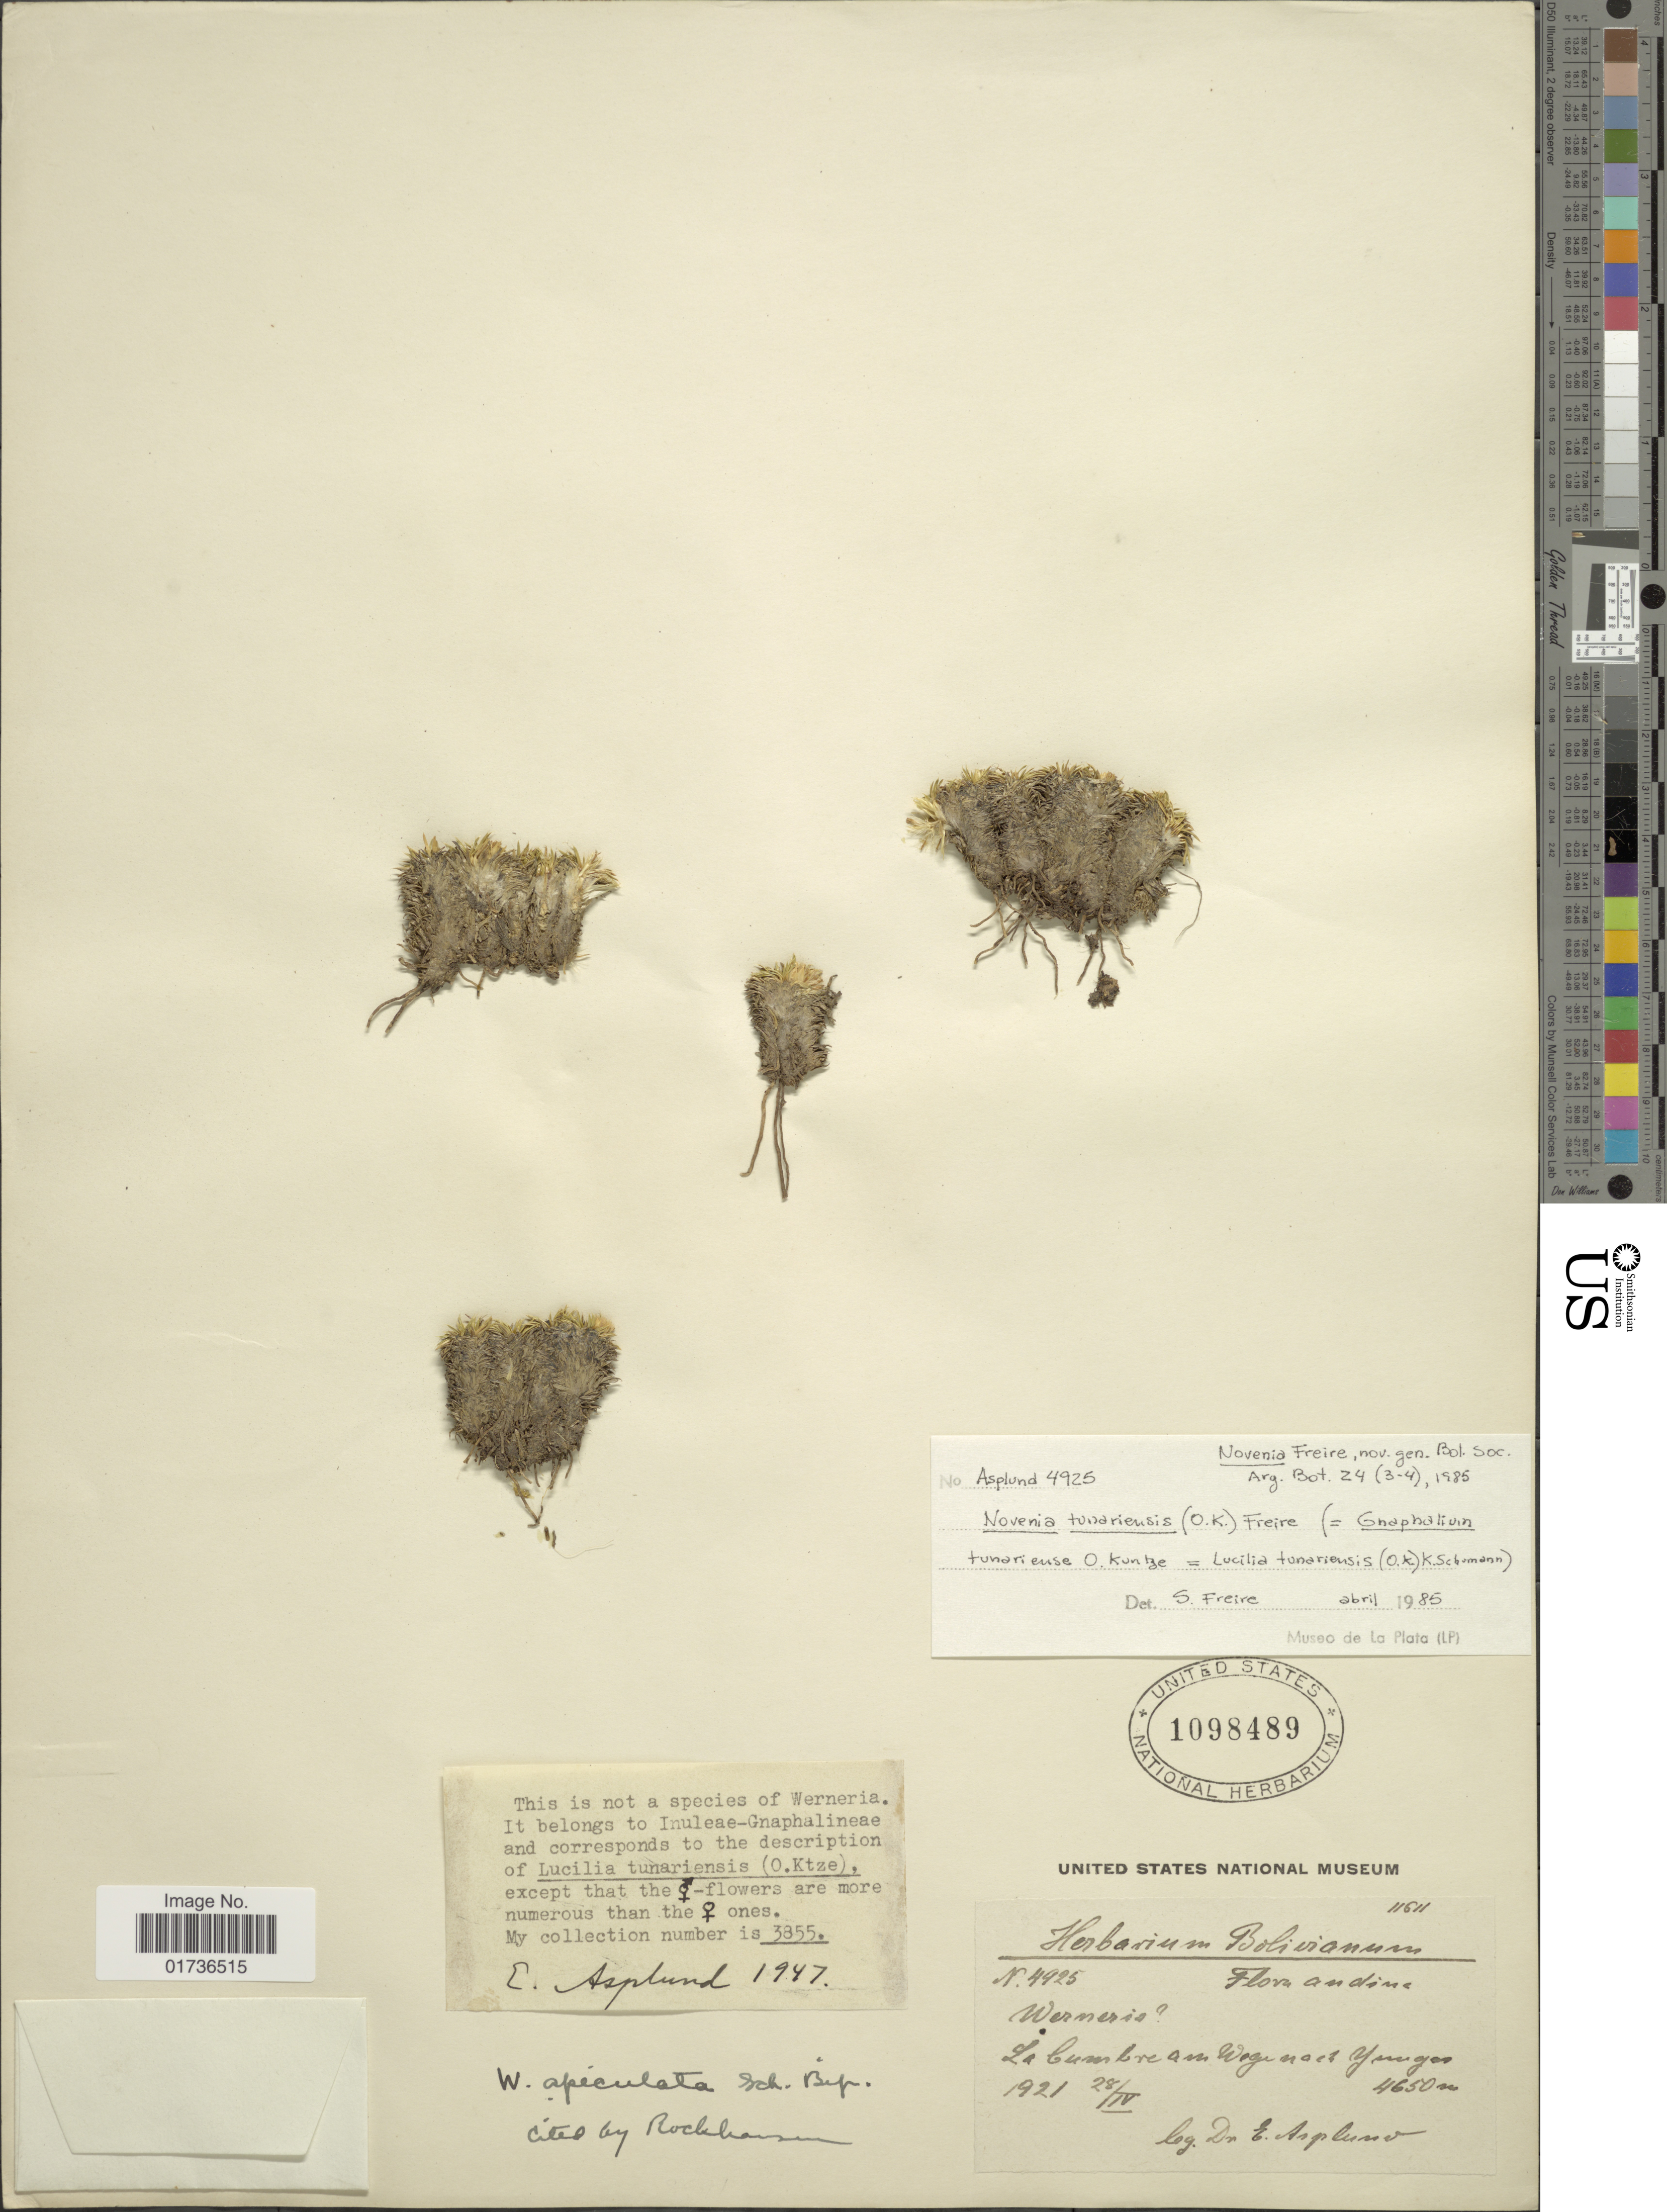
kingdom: Plantae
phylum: Tracheophyta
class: Magnoliopsida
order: Asterales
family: Asteraceae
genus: Novenia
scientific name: Novenia acaulis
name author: (Benth. & Hook. f. ex B.D. Jacks.) S.E. Freire & F.H. Hellw.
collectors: E. Asplund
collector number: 4925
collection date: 1921-04-28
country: Bolivia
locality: La Cumbre am Wege nach Yungas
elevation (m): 4650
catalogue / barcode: US 1098489